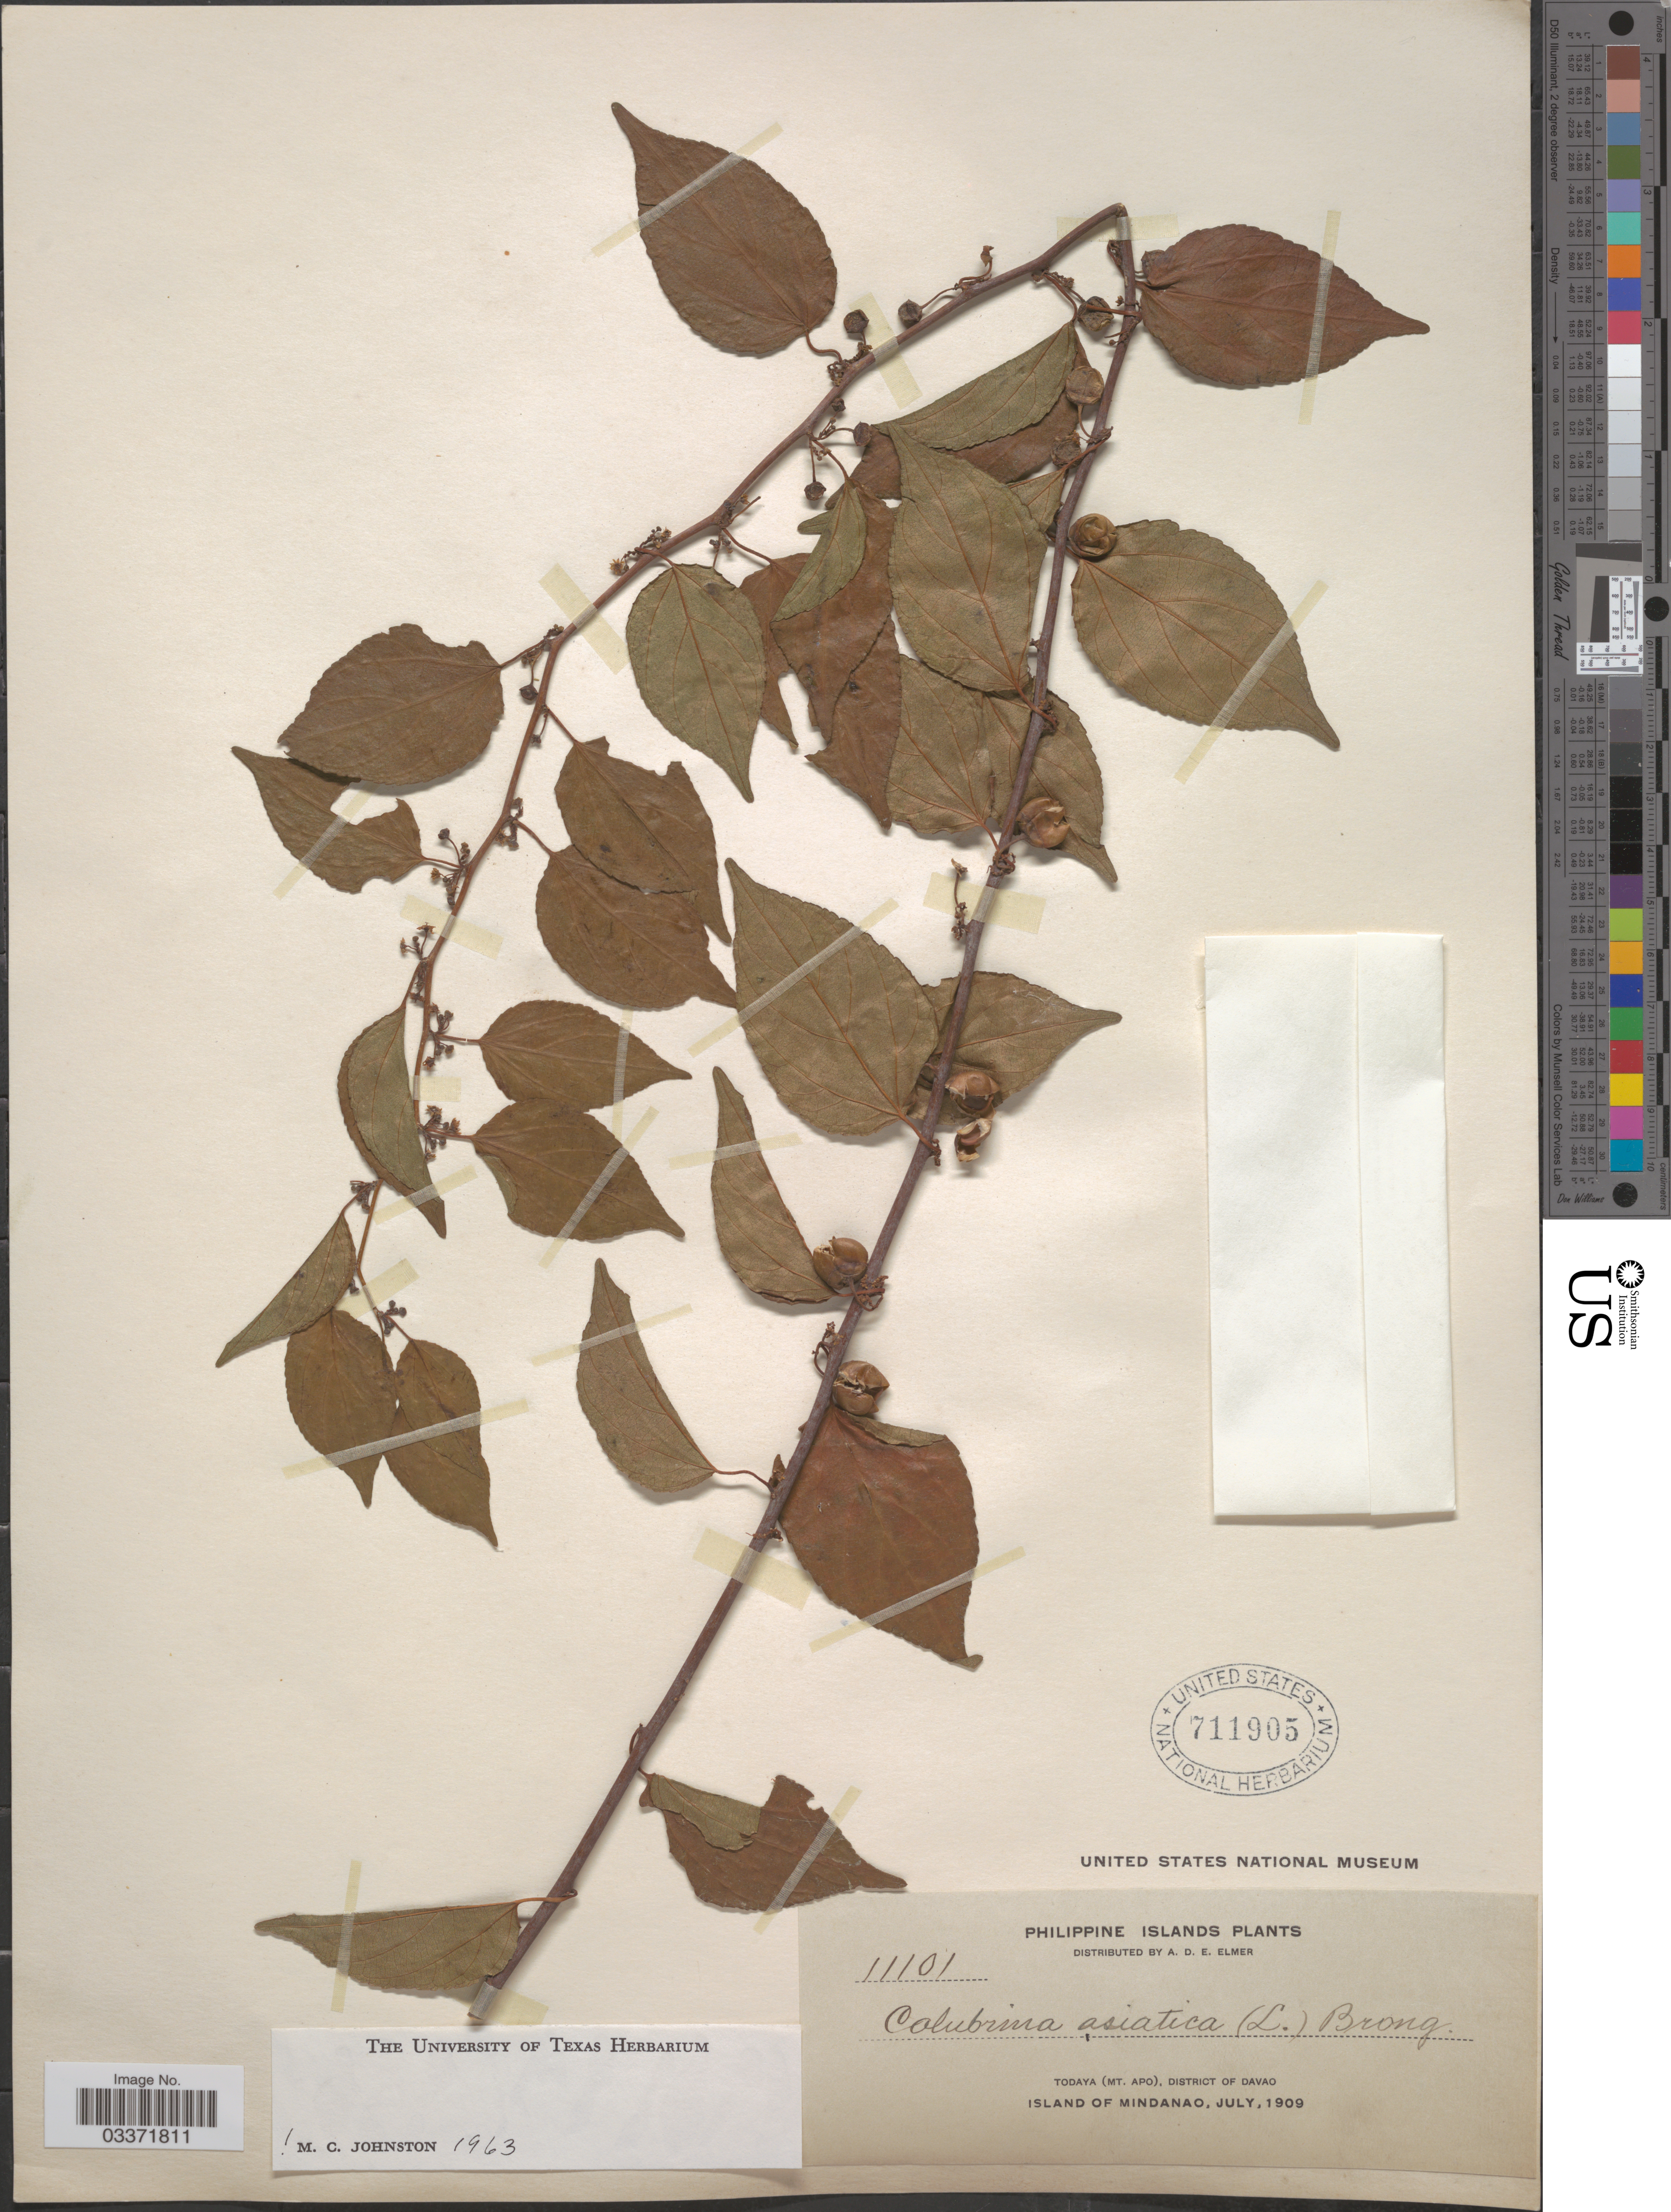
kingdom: Plantae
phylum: Tracheophyta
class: Magnoliopsida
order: Rosales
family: Rhamnaceae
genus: Colubrina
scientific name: Colubrina asiatica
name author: (L.) Brongn.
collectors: A. D. E. Elmer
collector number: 11101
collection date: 1909-07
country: Philippines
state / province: Davao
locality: Todaya (Mt. Apo), District of Davao, Island of Mindanao.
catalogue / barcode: US 711905